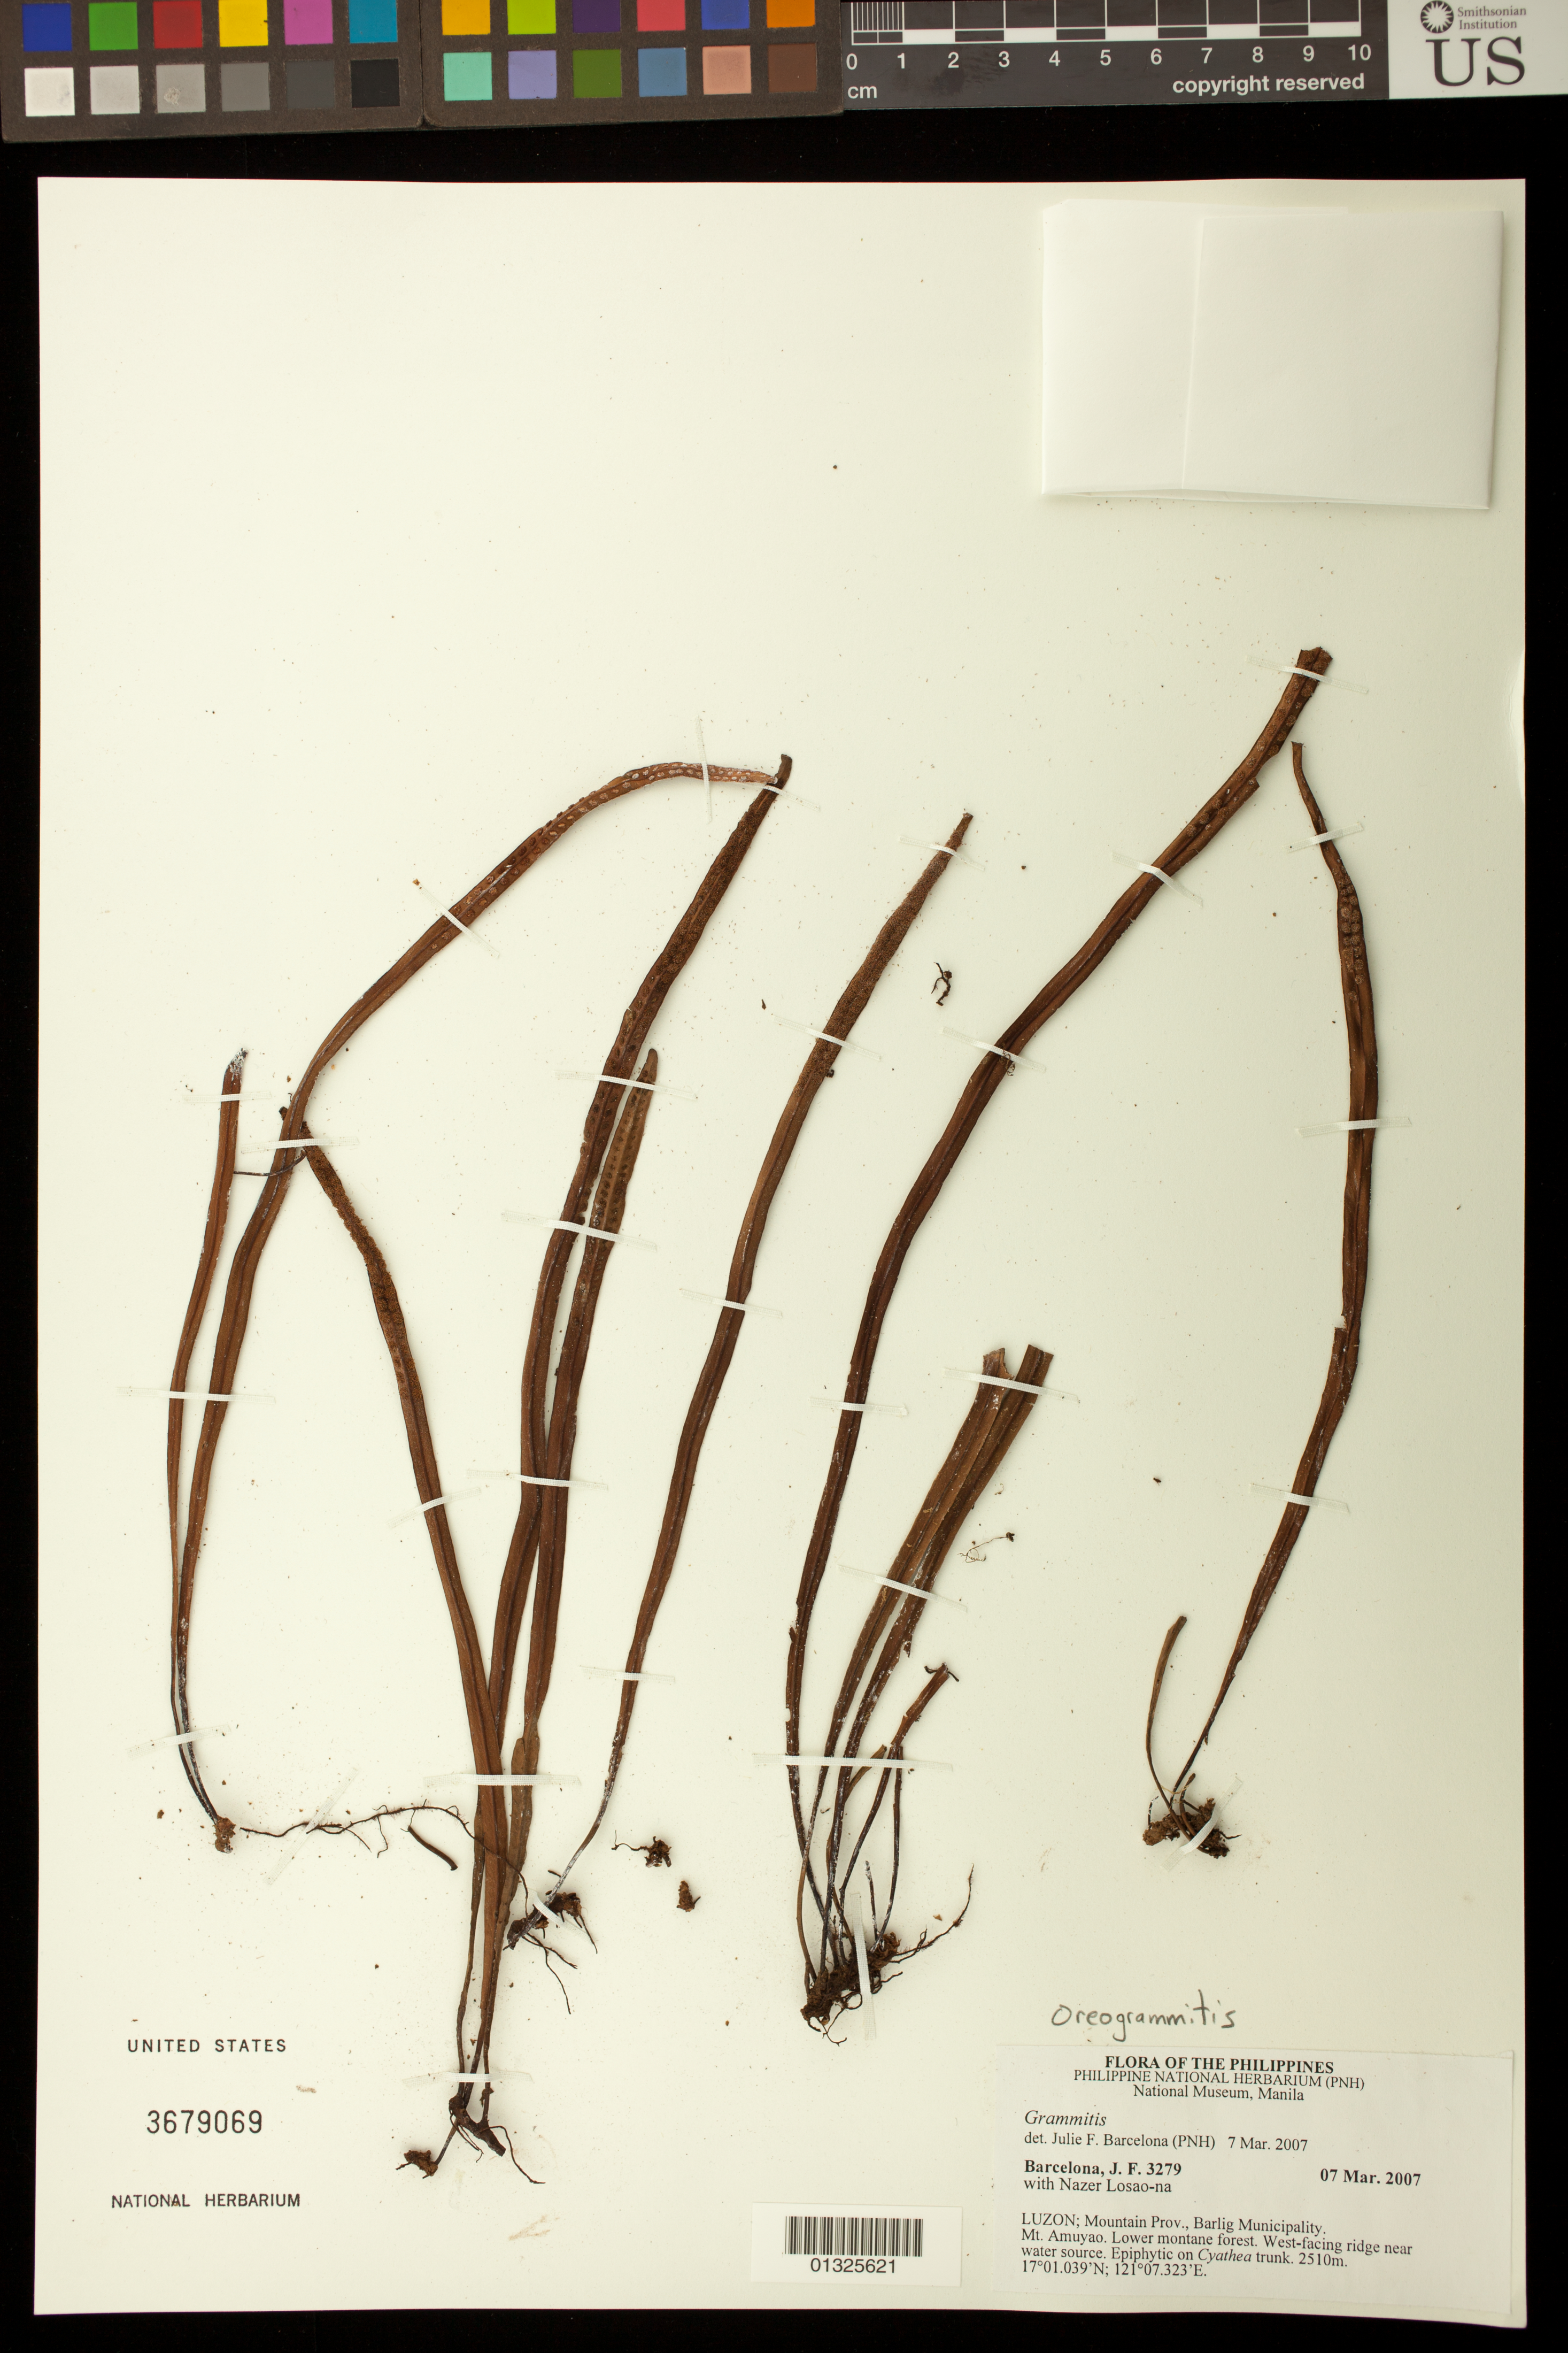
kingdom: Plantae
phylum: Tracheophyta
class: Polypodiopsida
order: Polypodiales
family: Polypodiaceae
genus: Oreogrammitis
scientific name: Oreogrammitis sp.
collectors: J. F. Barcelona & N. Losao-na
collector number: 3279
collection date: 2007-03-07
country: Philippines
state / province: Cordillera (Administrative Region)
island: Luzon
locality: Luzon; Mountain Prov., Barlig Municipality, Mt. Amuyao.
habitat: Lower montane forest. West-facing ridge near water source.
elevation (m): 2510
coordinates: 17 01.039 N, 121 07.323 E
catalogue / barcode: US 3679069